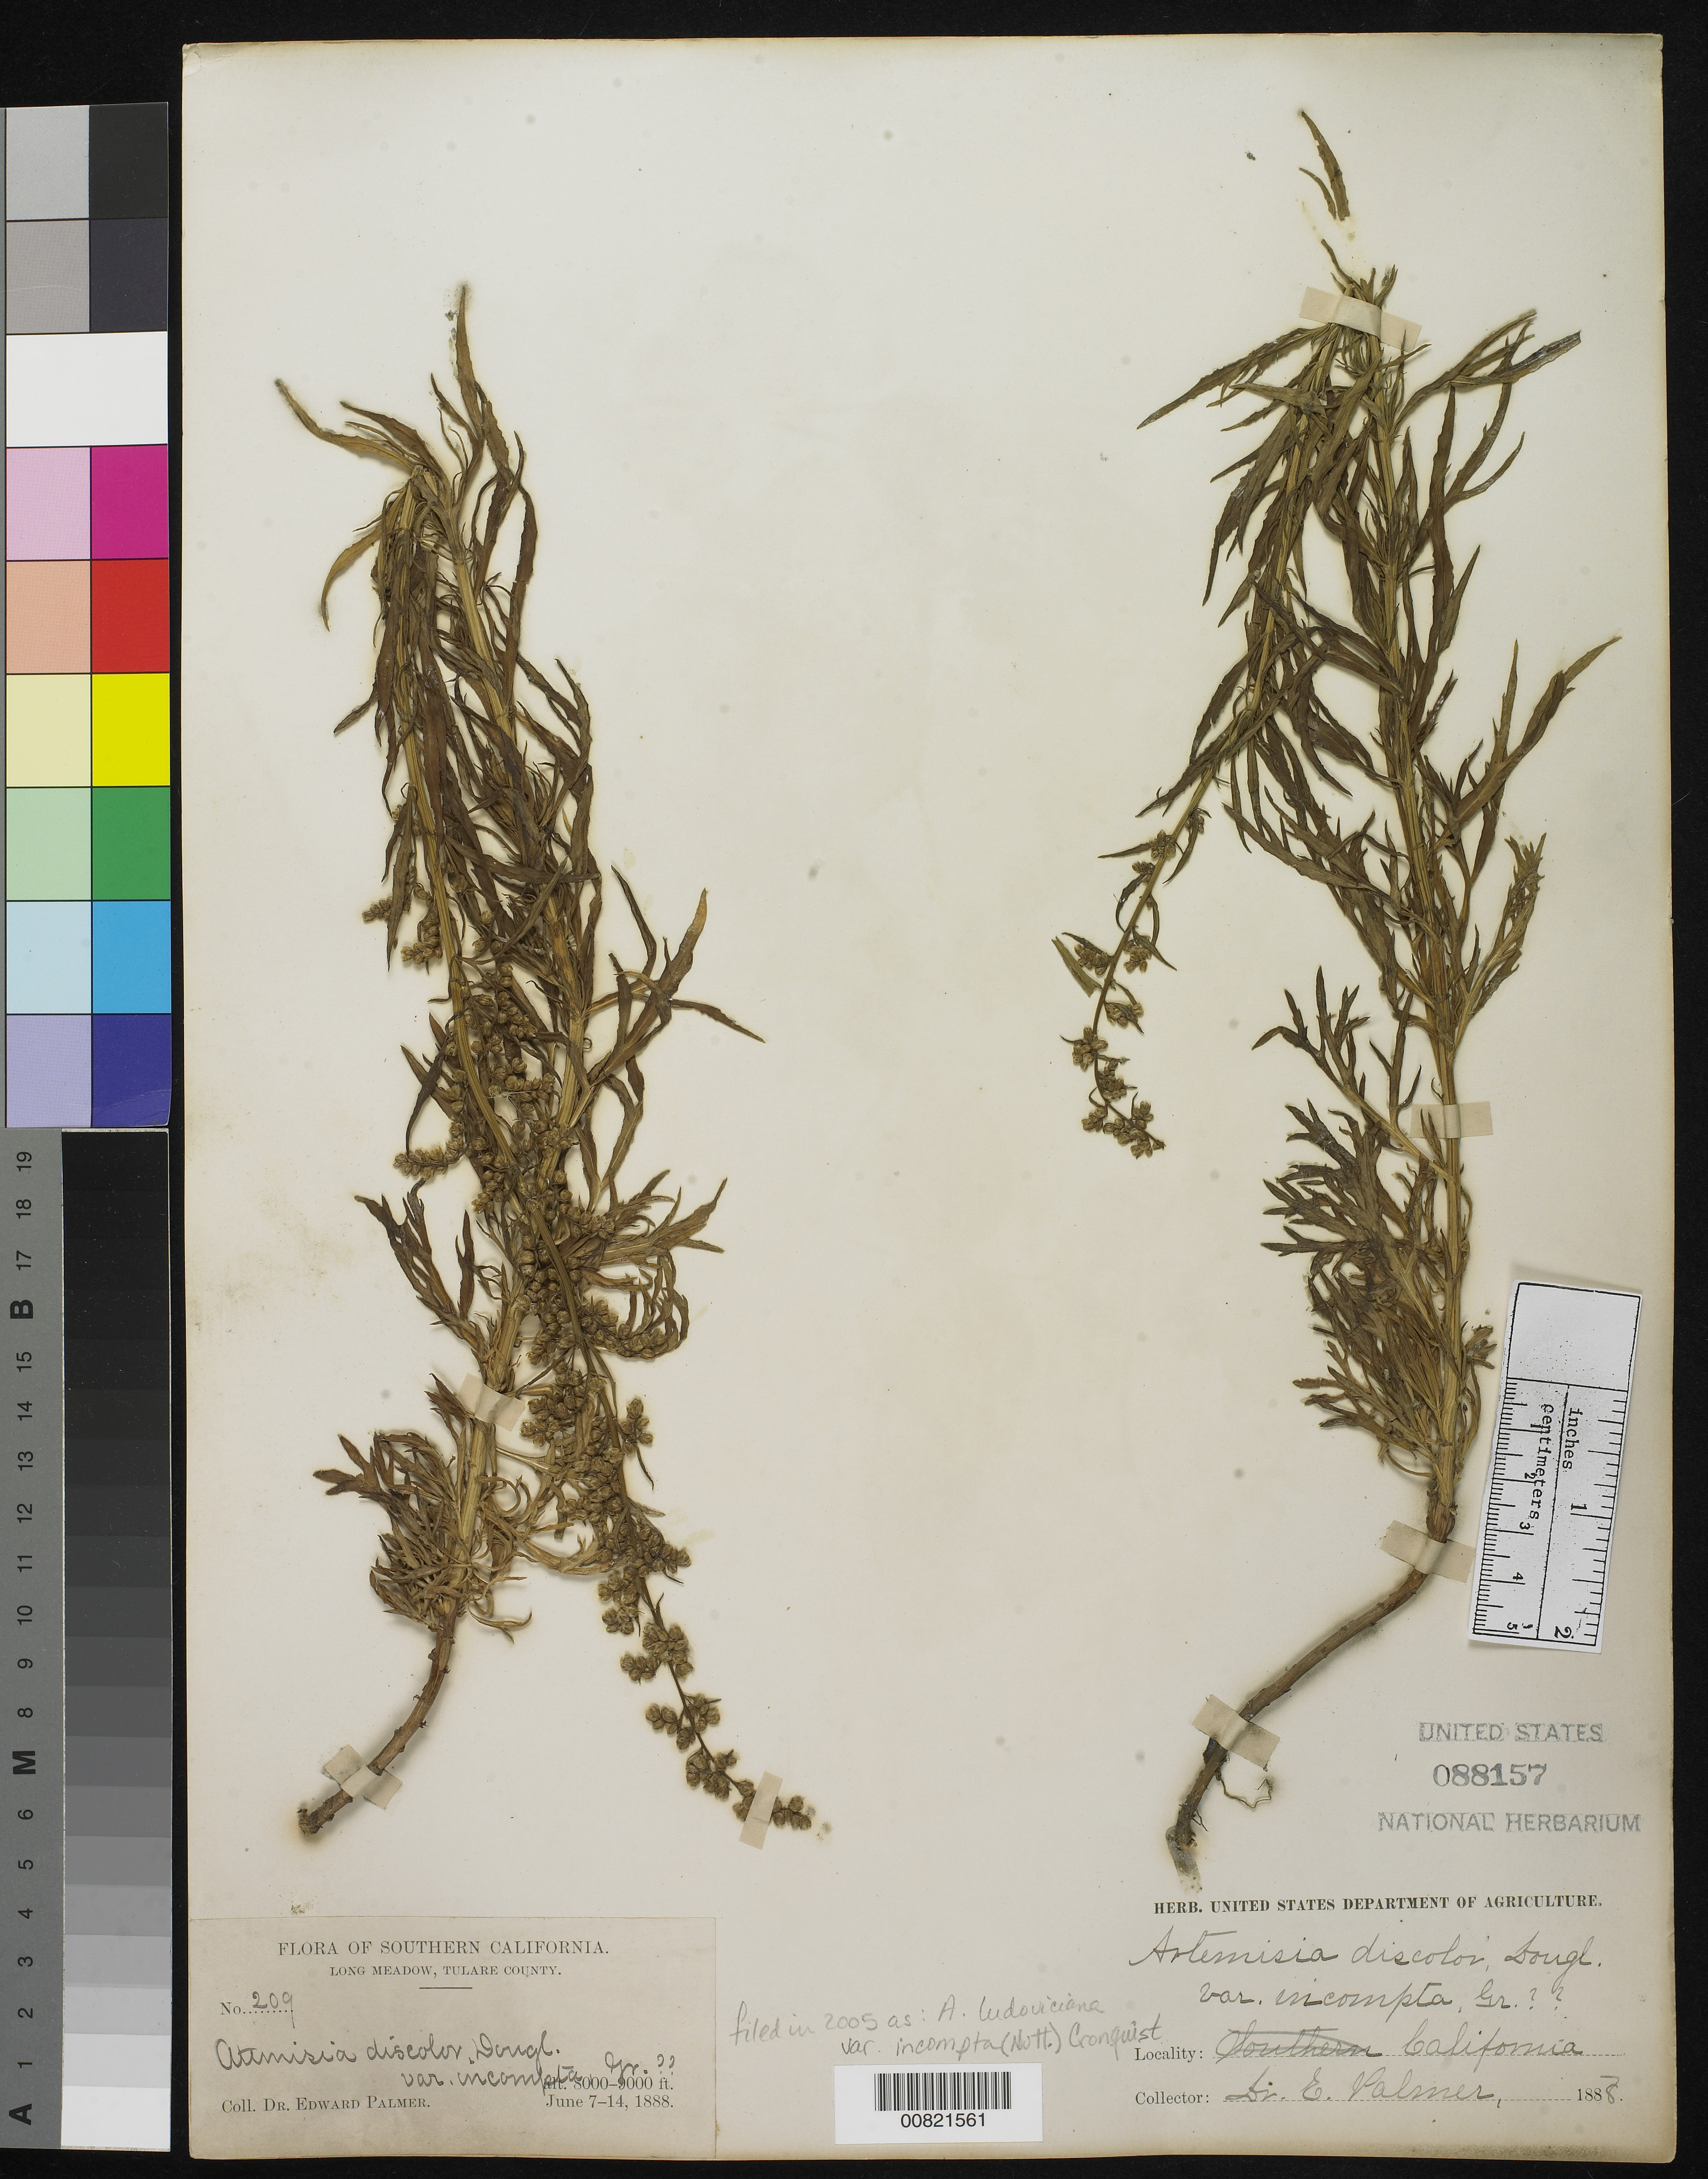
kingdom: Plantae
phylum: Tracheophyta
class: Magnoliopsida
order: Asterales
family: Asteraceae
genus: Artemisia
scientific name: Artemisia ludoviciana subsp. incompta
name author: (Nutt.) D.D. Keck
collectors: E. Palmer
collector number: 209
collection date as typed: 07 Jun 1888 to 14 Jun 1888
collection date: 1888-06-07/1888-06-14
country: United States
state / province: California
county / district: Tulare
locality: Long Meadow, Tulare County, Southern California.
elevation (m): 2438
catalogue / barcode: US 88157